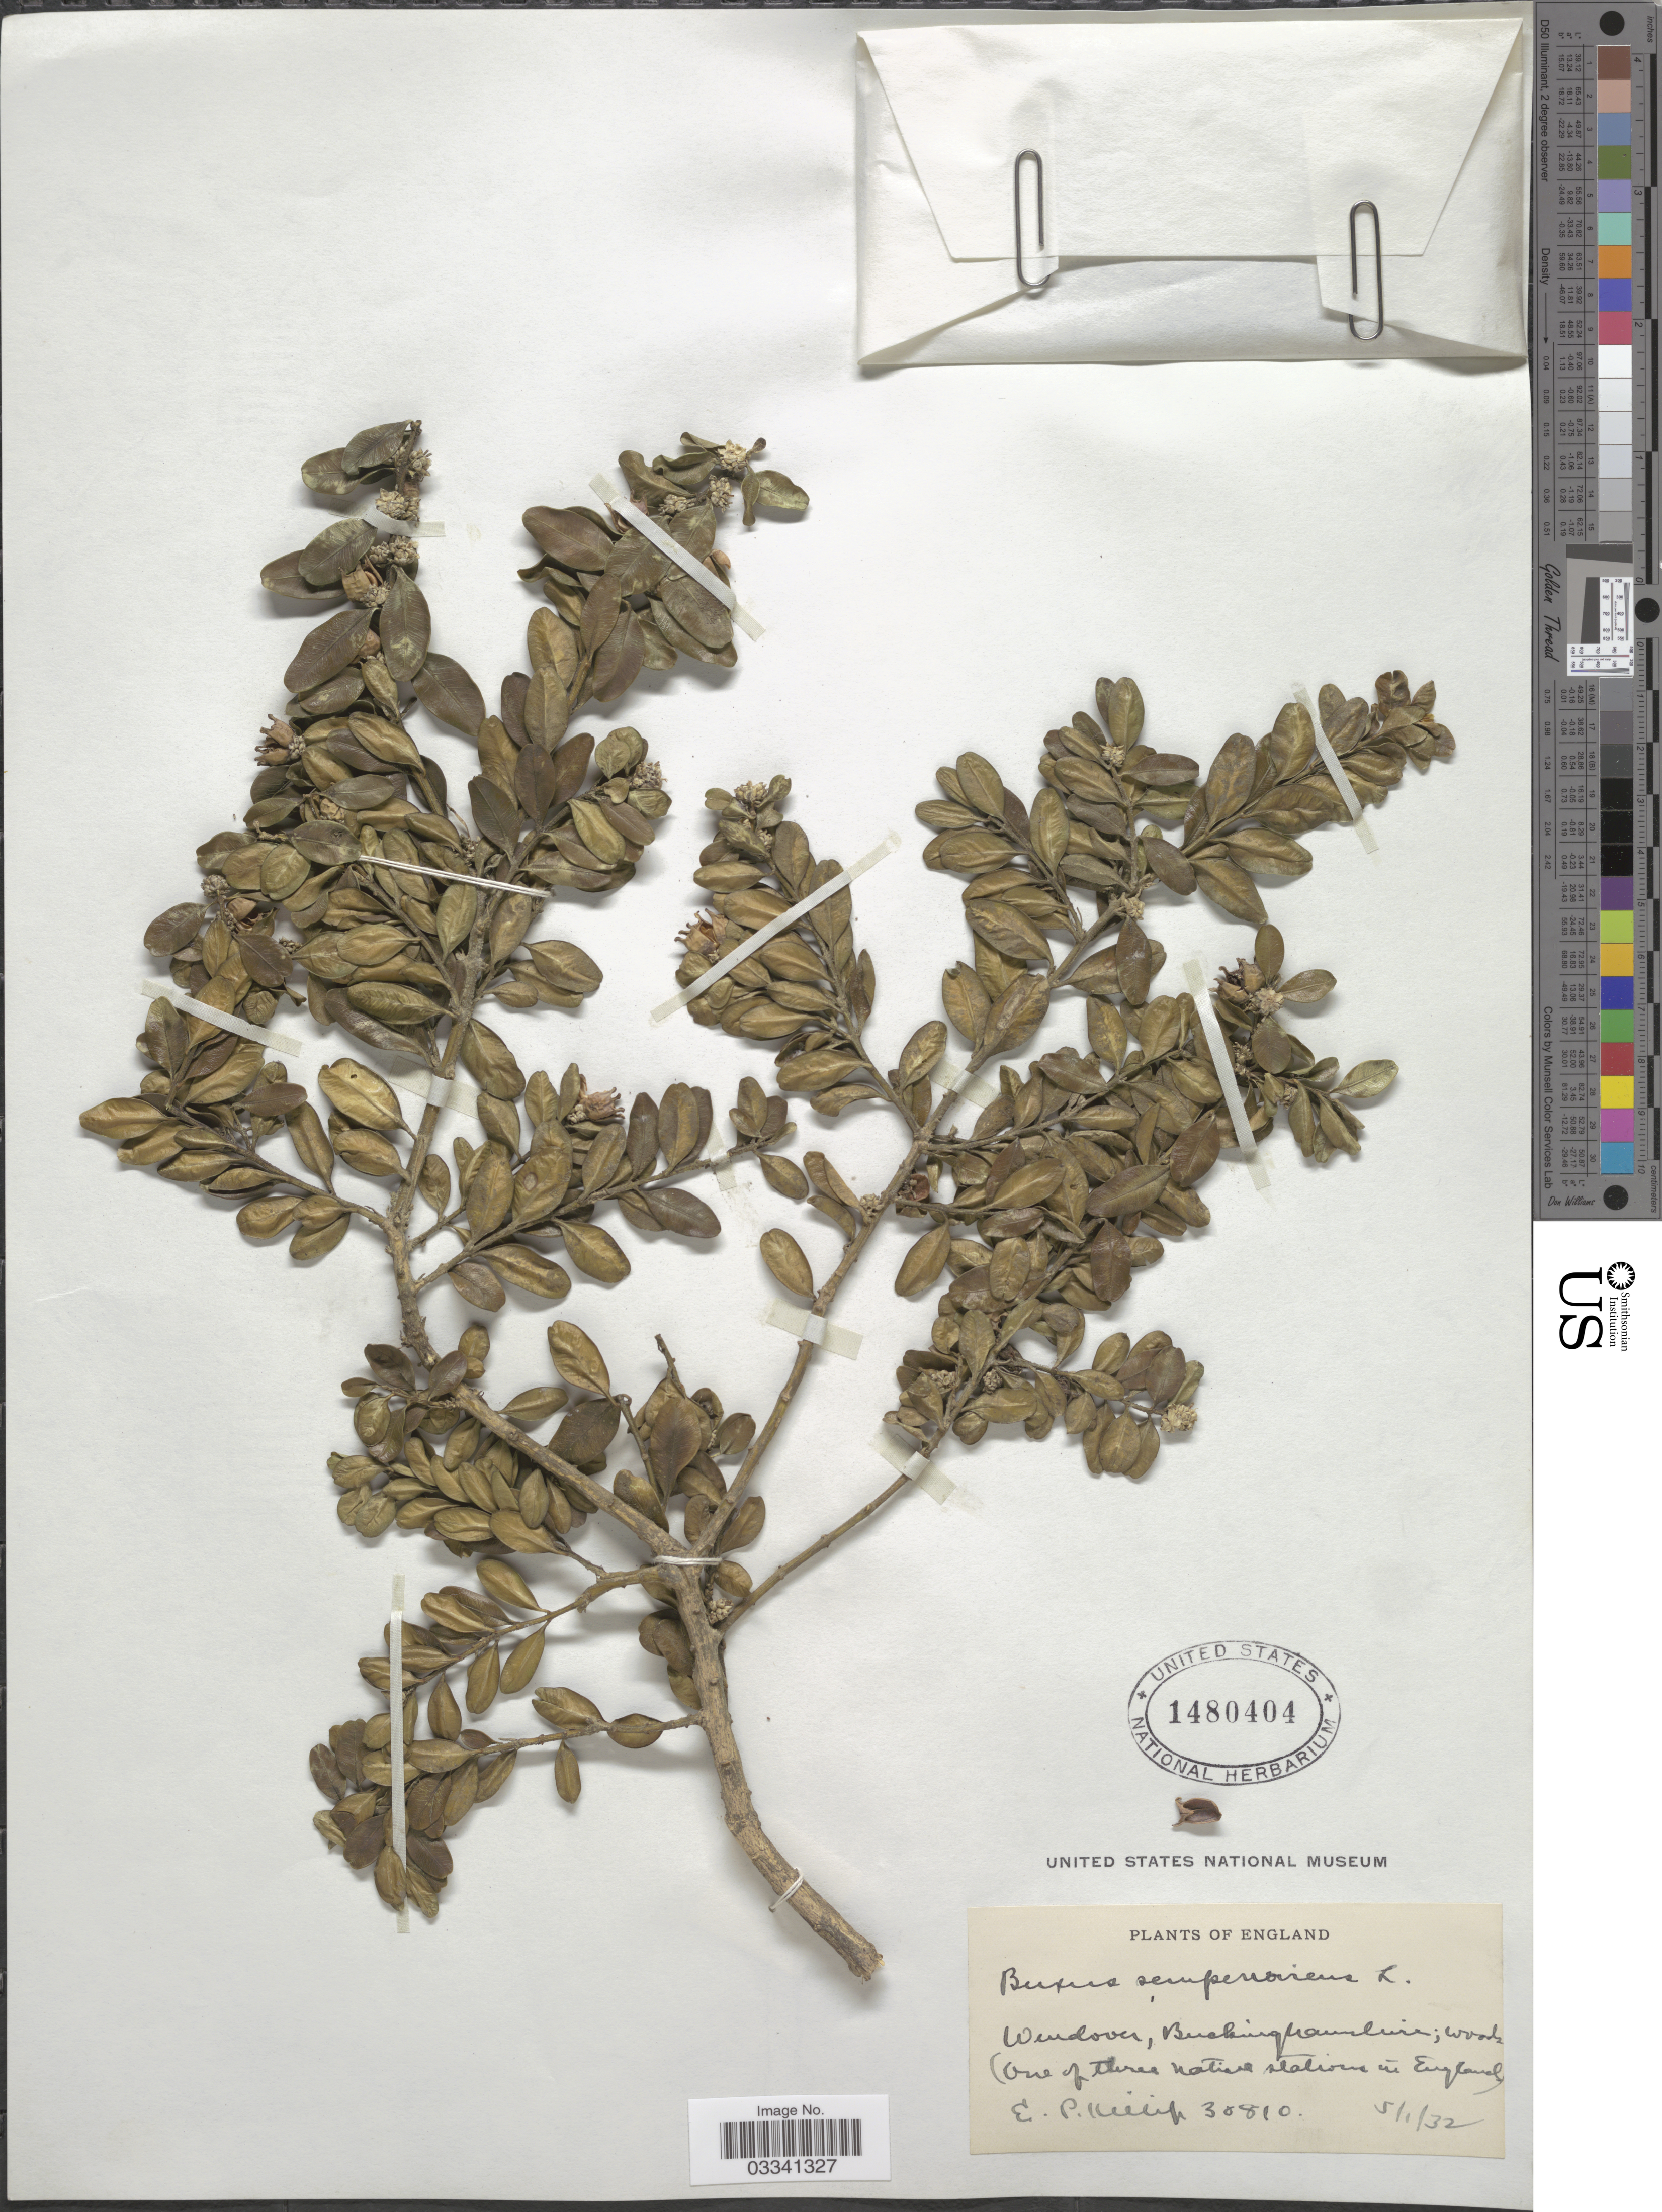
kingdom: Plantae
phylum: Tracheophyta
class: Magnoliopsida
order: Buxales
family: Buxaceae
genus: Buxus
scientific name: Buxus sempervirens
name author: L.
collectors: E. P. Killip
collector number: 30810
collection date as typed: Transcribed d/m/y: 5/1/32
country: United Kingdom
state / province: England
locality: Wendover, Buckinghamshire.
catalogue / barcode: US 1480404